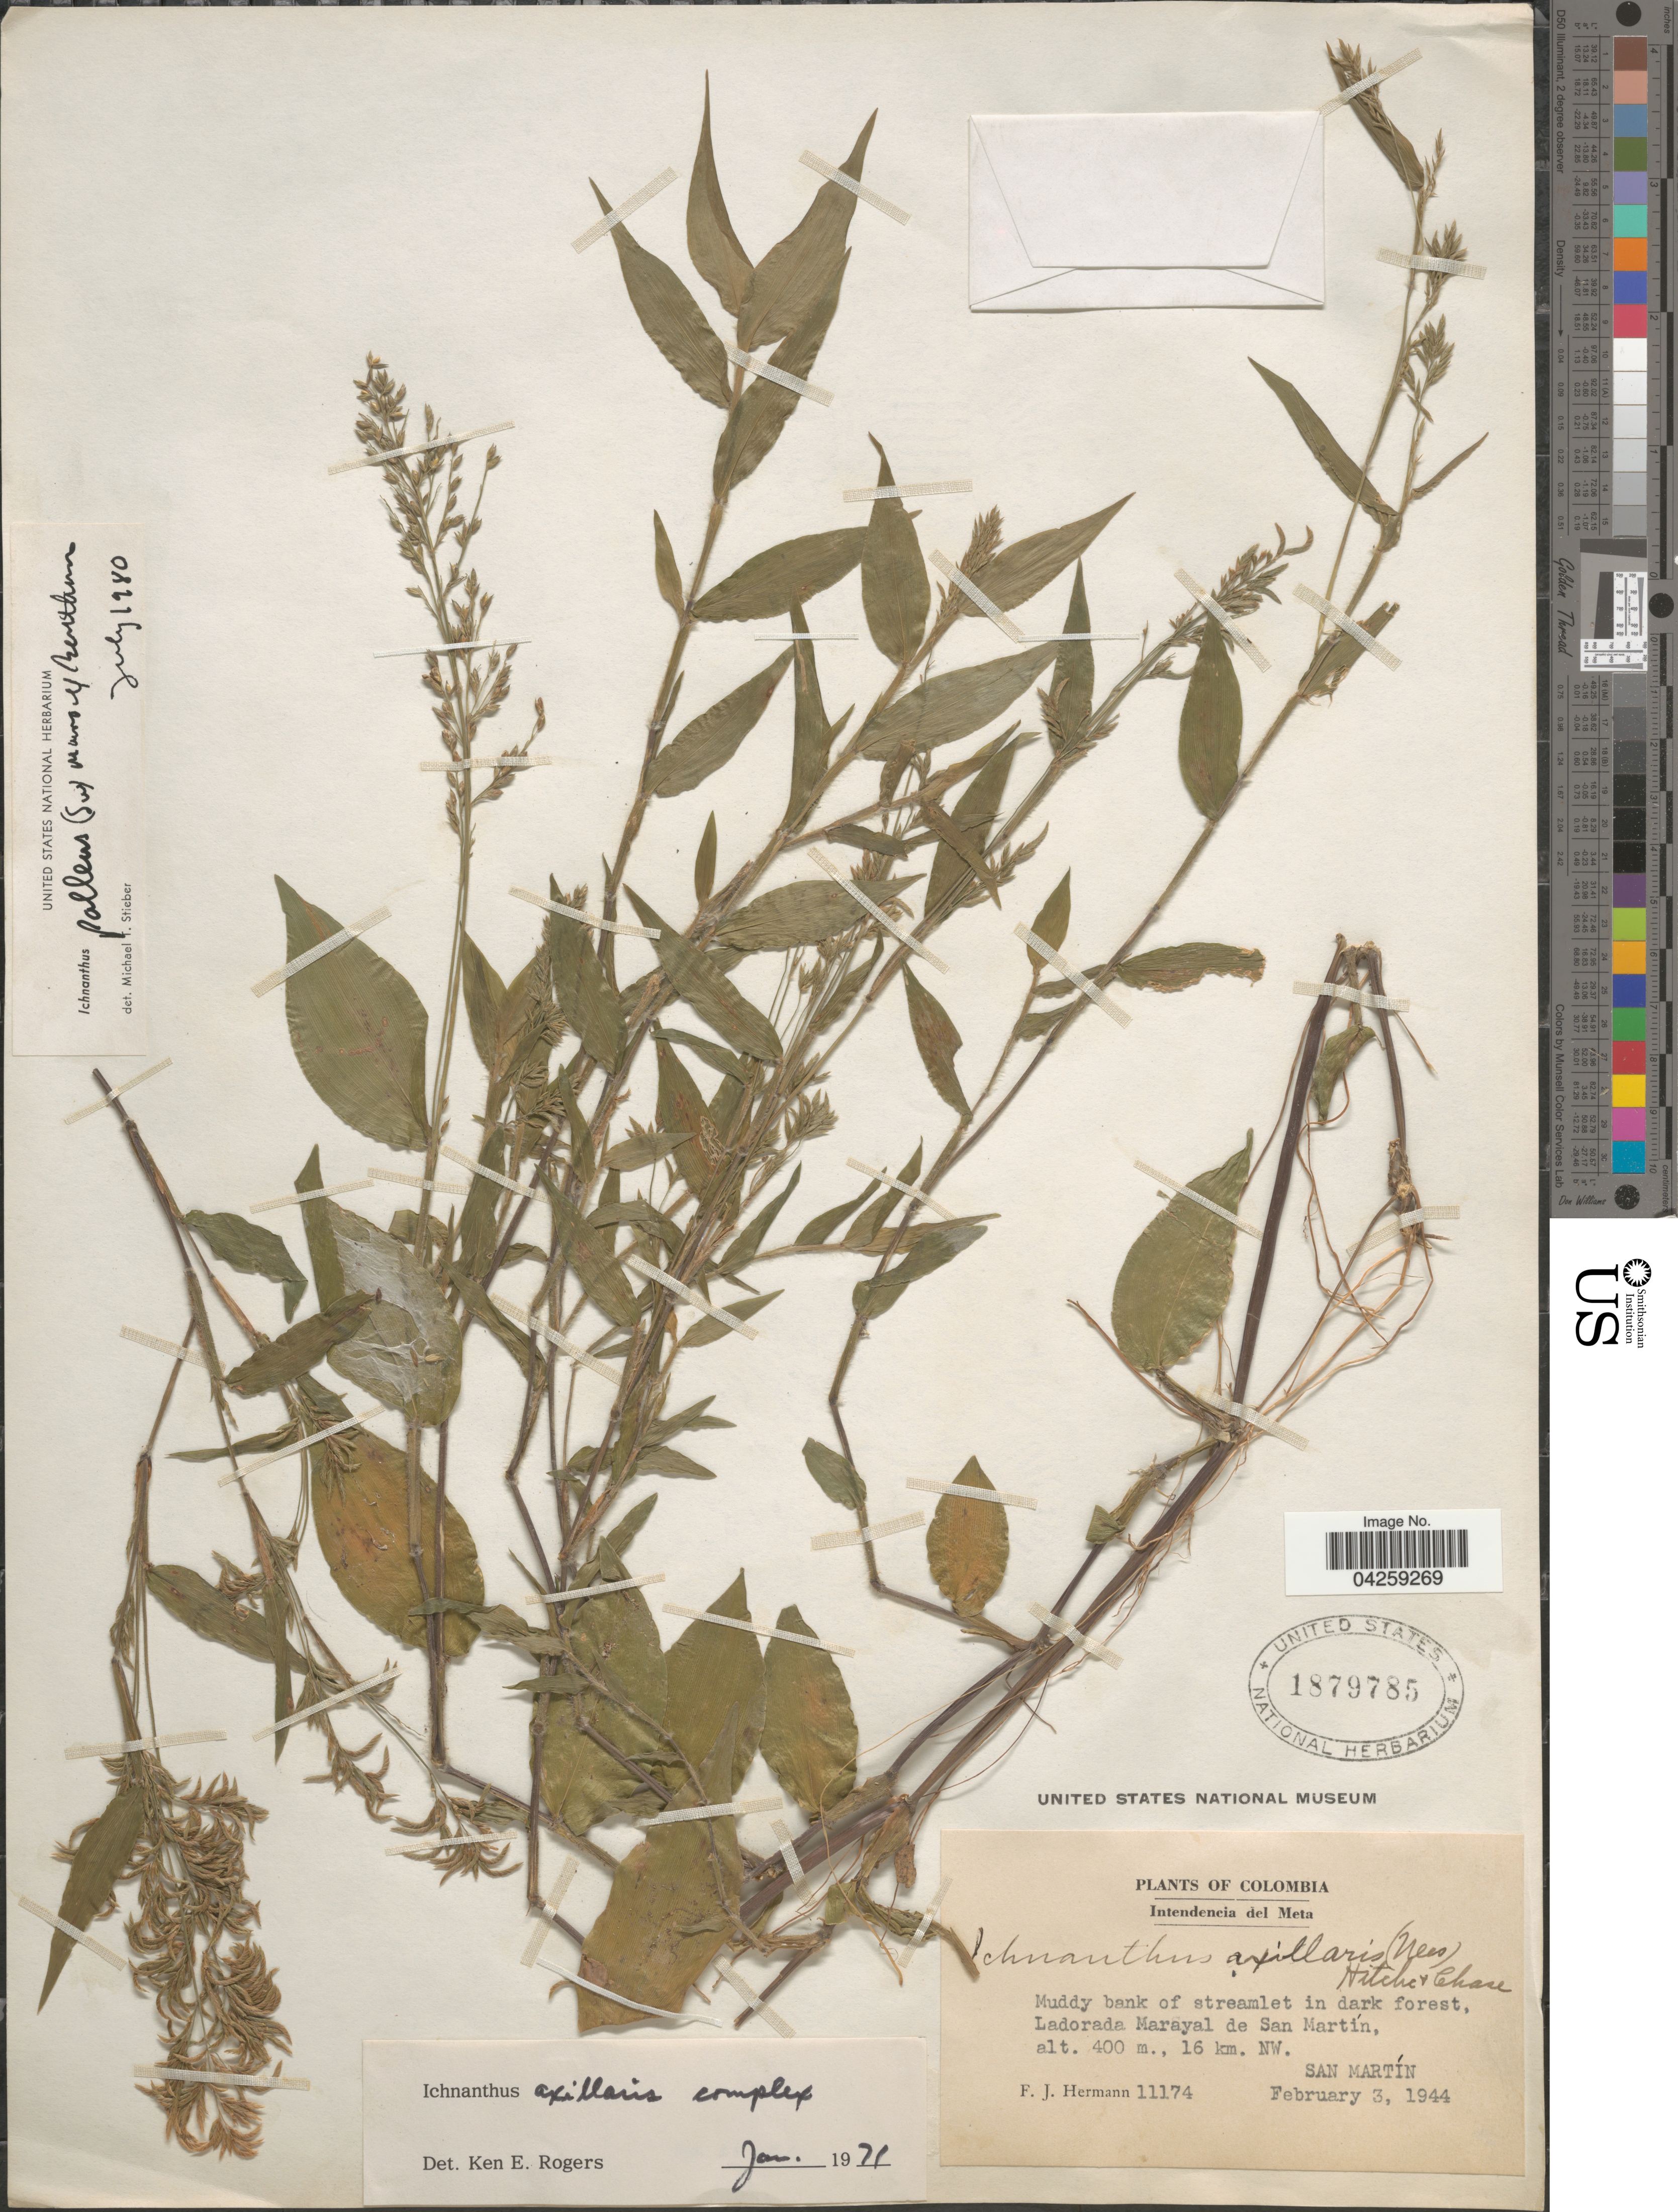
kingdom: Plantae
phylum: Tracheophyta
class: Liliopsida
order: Poales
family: Poaceae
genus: Ichnanthus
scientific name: Ichnanthus pallens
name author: (Sw.) Munro ex Benth.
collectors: F. J. Hermann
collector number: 11174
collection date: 1944-02-03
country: Colombia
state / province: Meta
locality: Intendencia del Meta. Muddy bank of streamlet in dark forest, Ladorada Marayal de San Martín, 16 km. NW. San Martín.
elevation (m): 400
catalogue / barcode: US 1879785